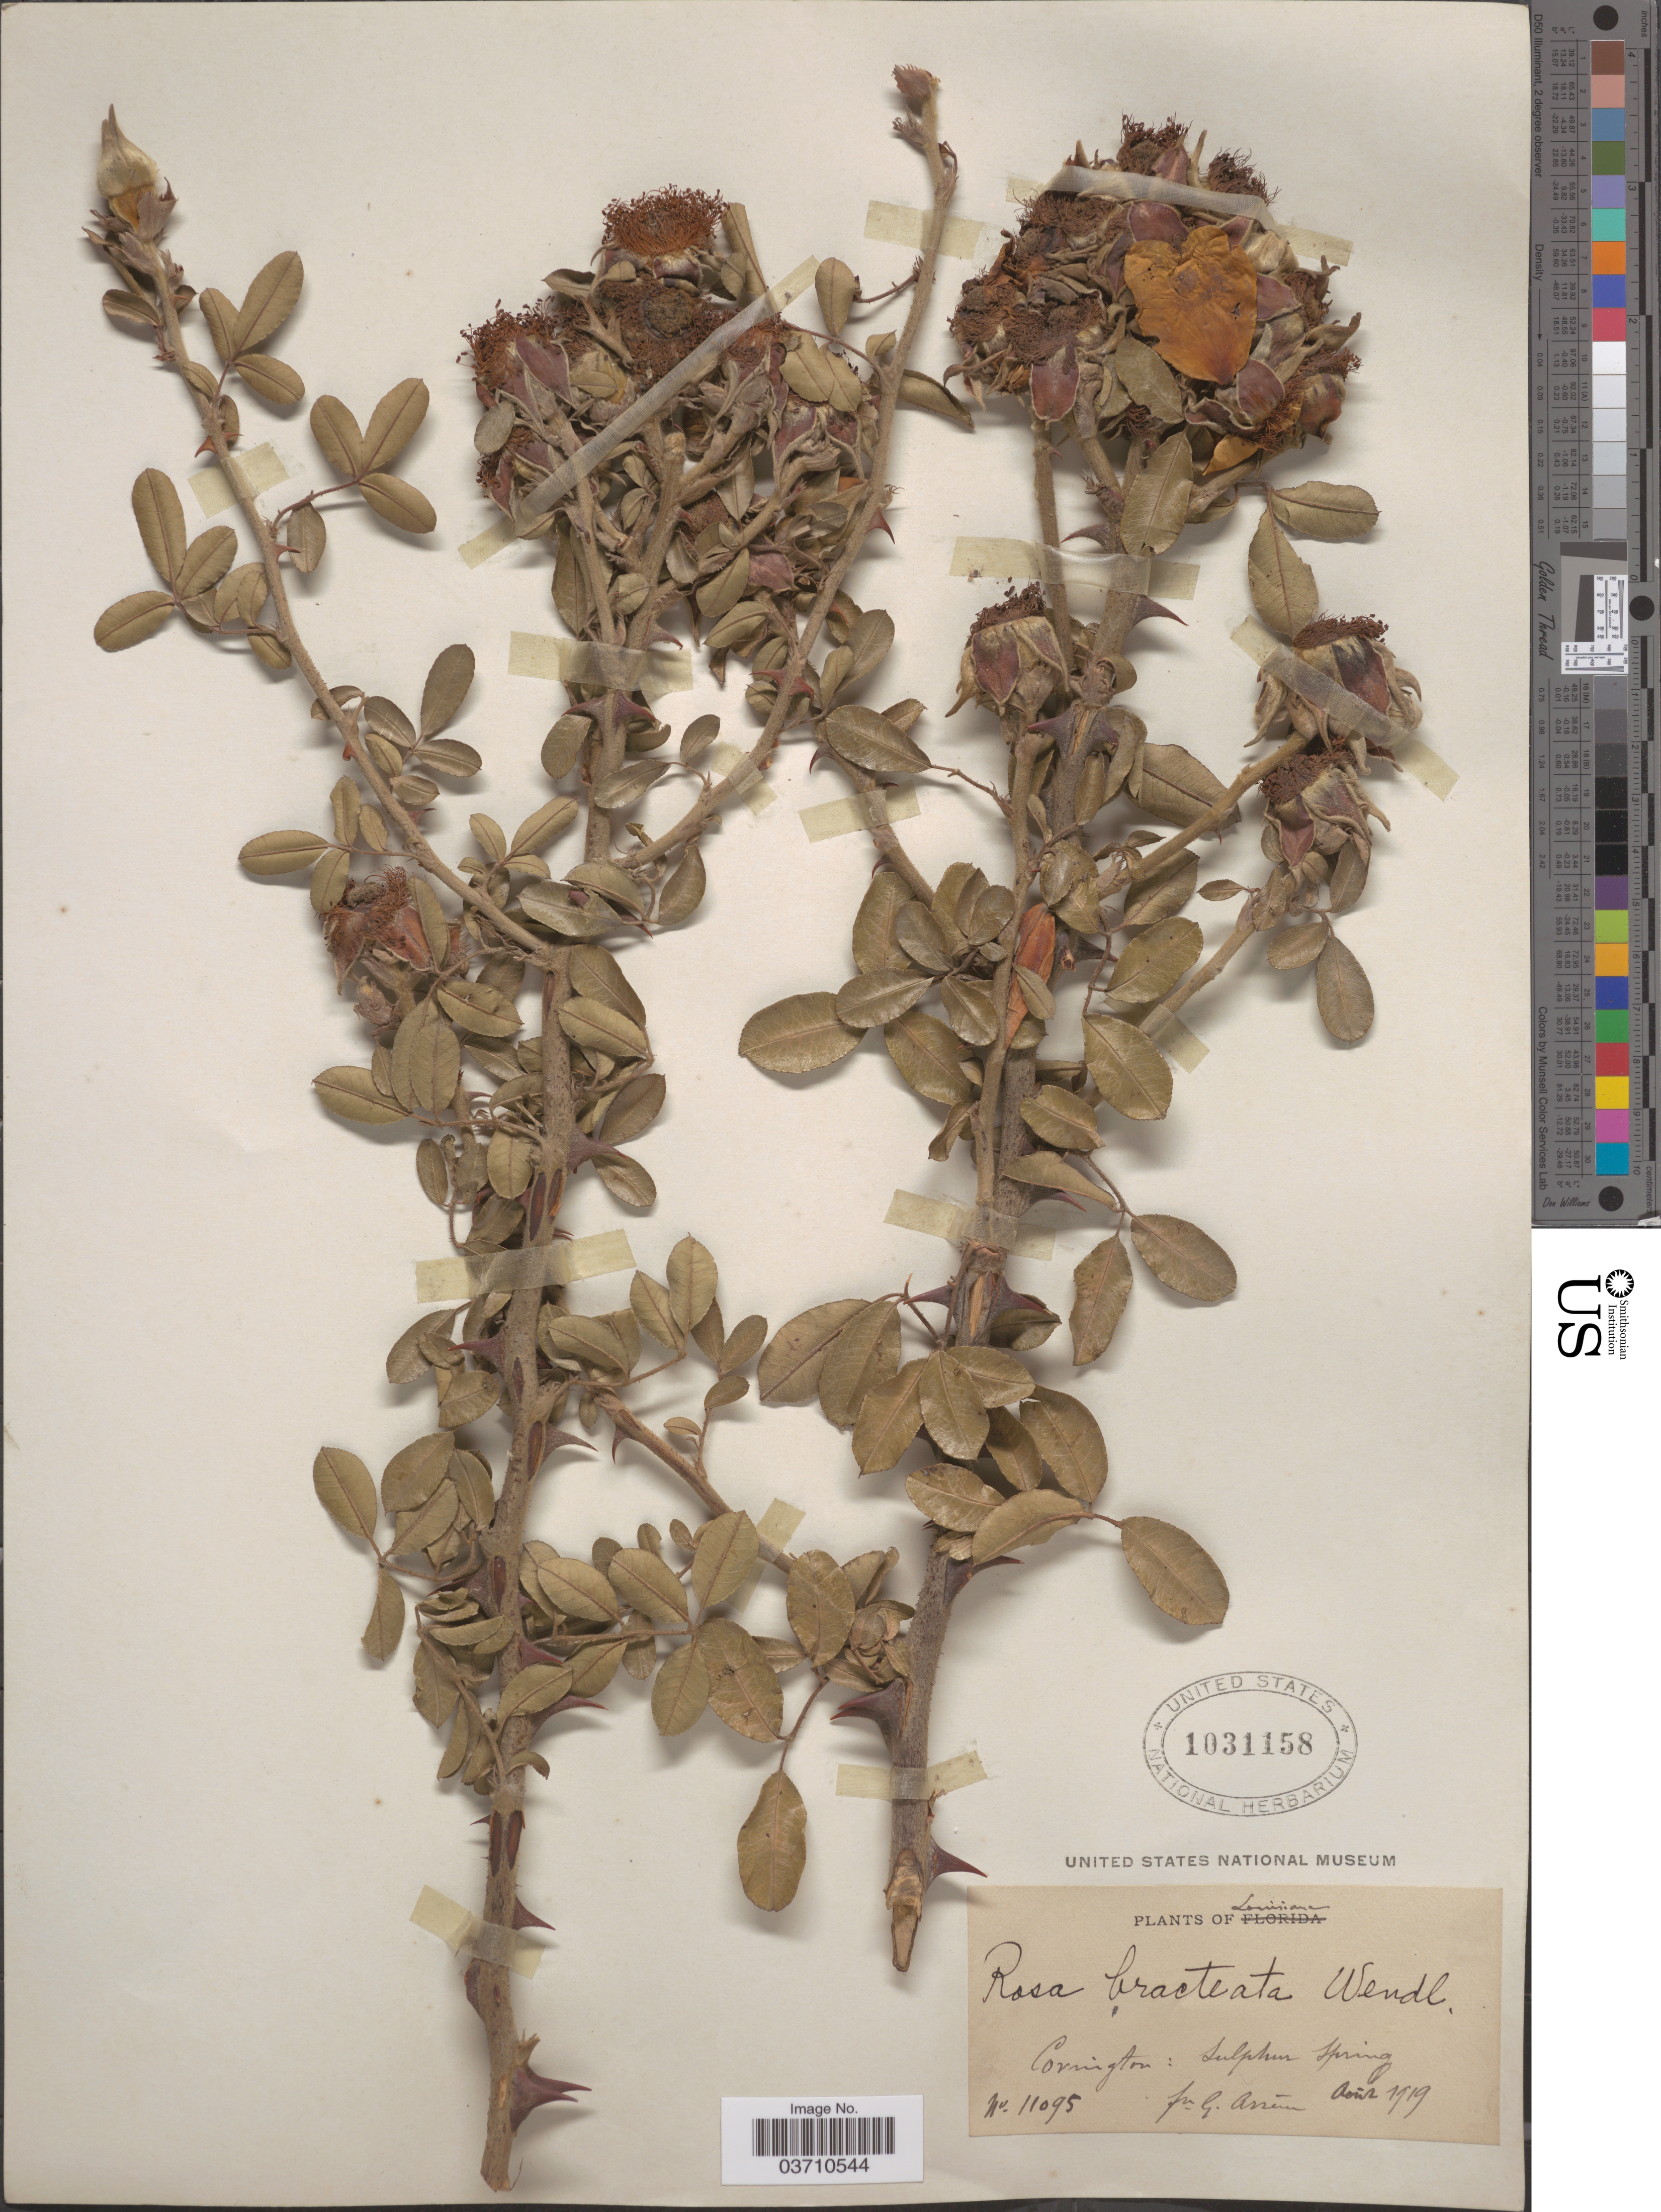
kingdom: Plantae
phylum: Tracheophyta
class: Magnoliopsida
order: Rosales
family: Rosaceae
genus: Rosa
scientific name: Rosa bracteata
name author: J.C. Wendl.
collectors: Bro. G. Arsène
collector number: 11095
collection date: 1919-08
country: United States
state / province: Louisiana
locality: Covington: Sulphur Spring.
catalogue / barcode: US 1031158